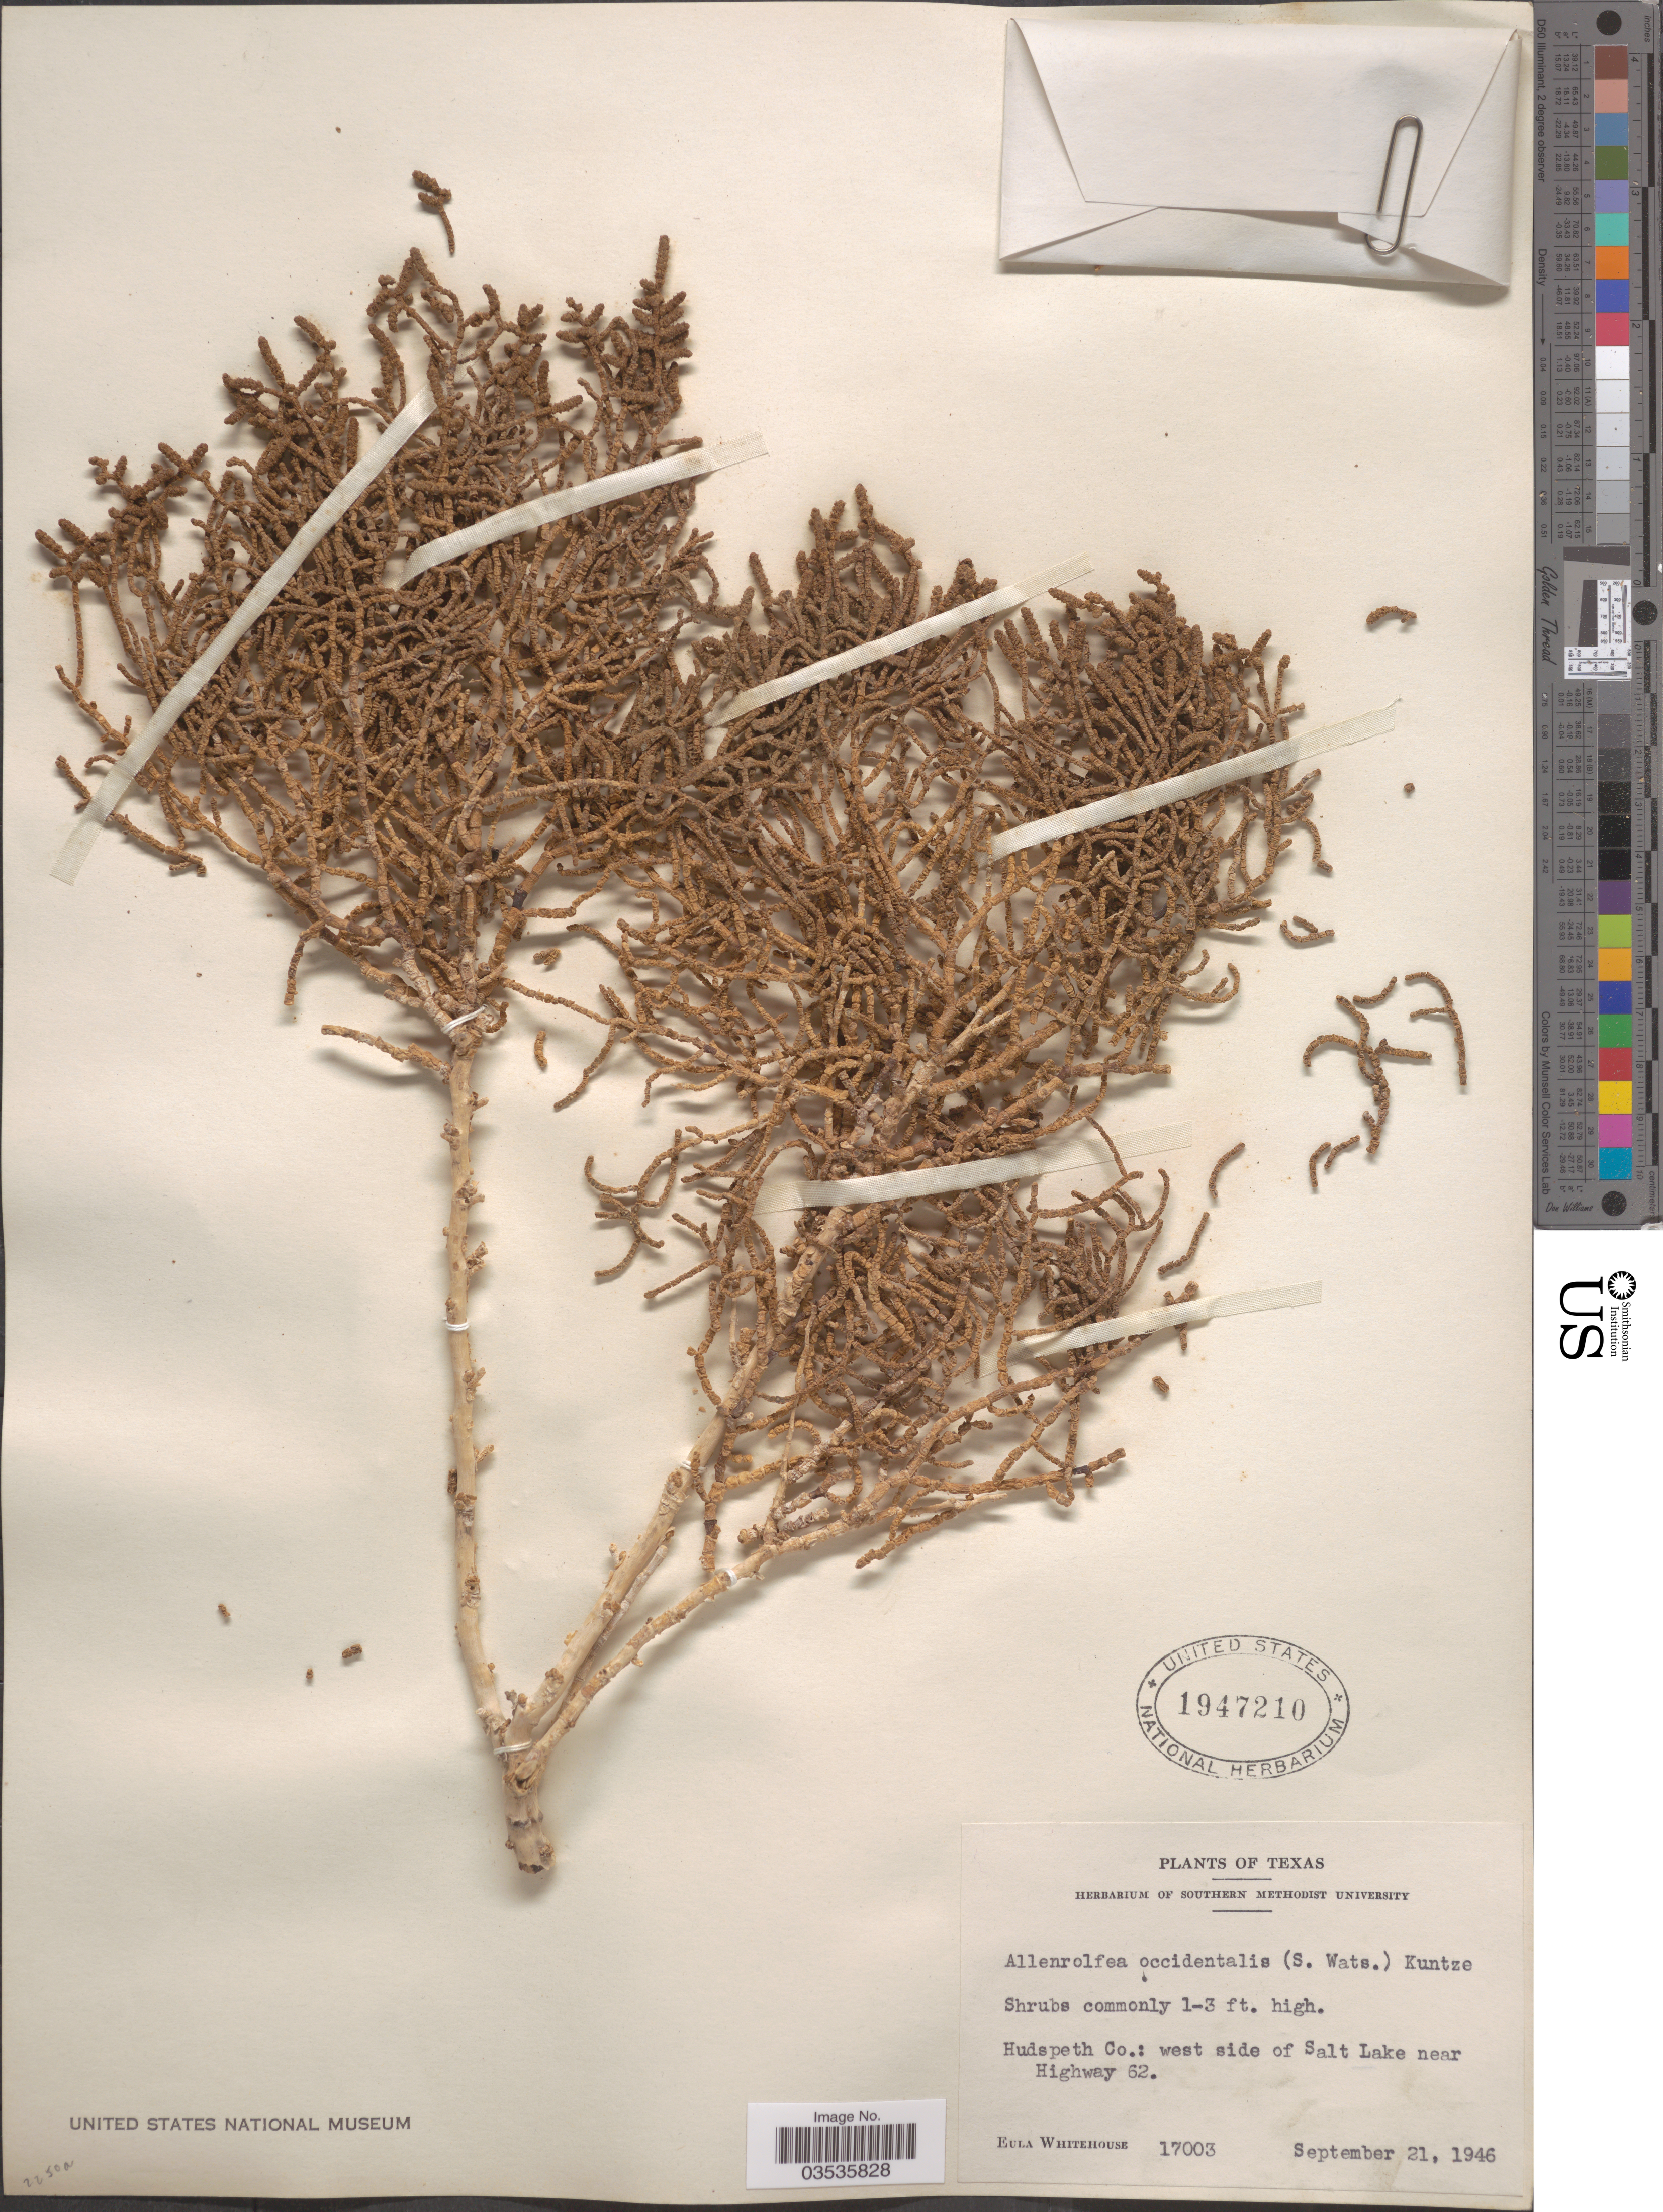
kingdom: Plantae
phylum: Tracheophyta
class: Magnoliopsida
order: Caryophyllales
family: Amaranthaceae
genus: Allenrolfea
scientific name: Allenrolfea occidentalis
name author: (S. Watson) Kuntze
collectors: E. Whitehouse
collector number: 17003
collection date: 1946-09-21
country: United States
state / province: Texas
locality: Hudspeth Co.: west side of Salt Lake near Highway 62.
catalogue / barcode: US 1947210